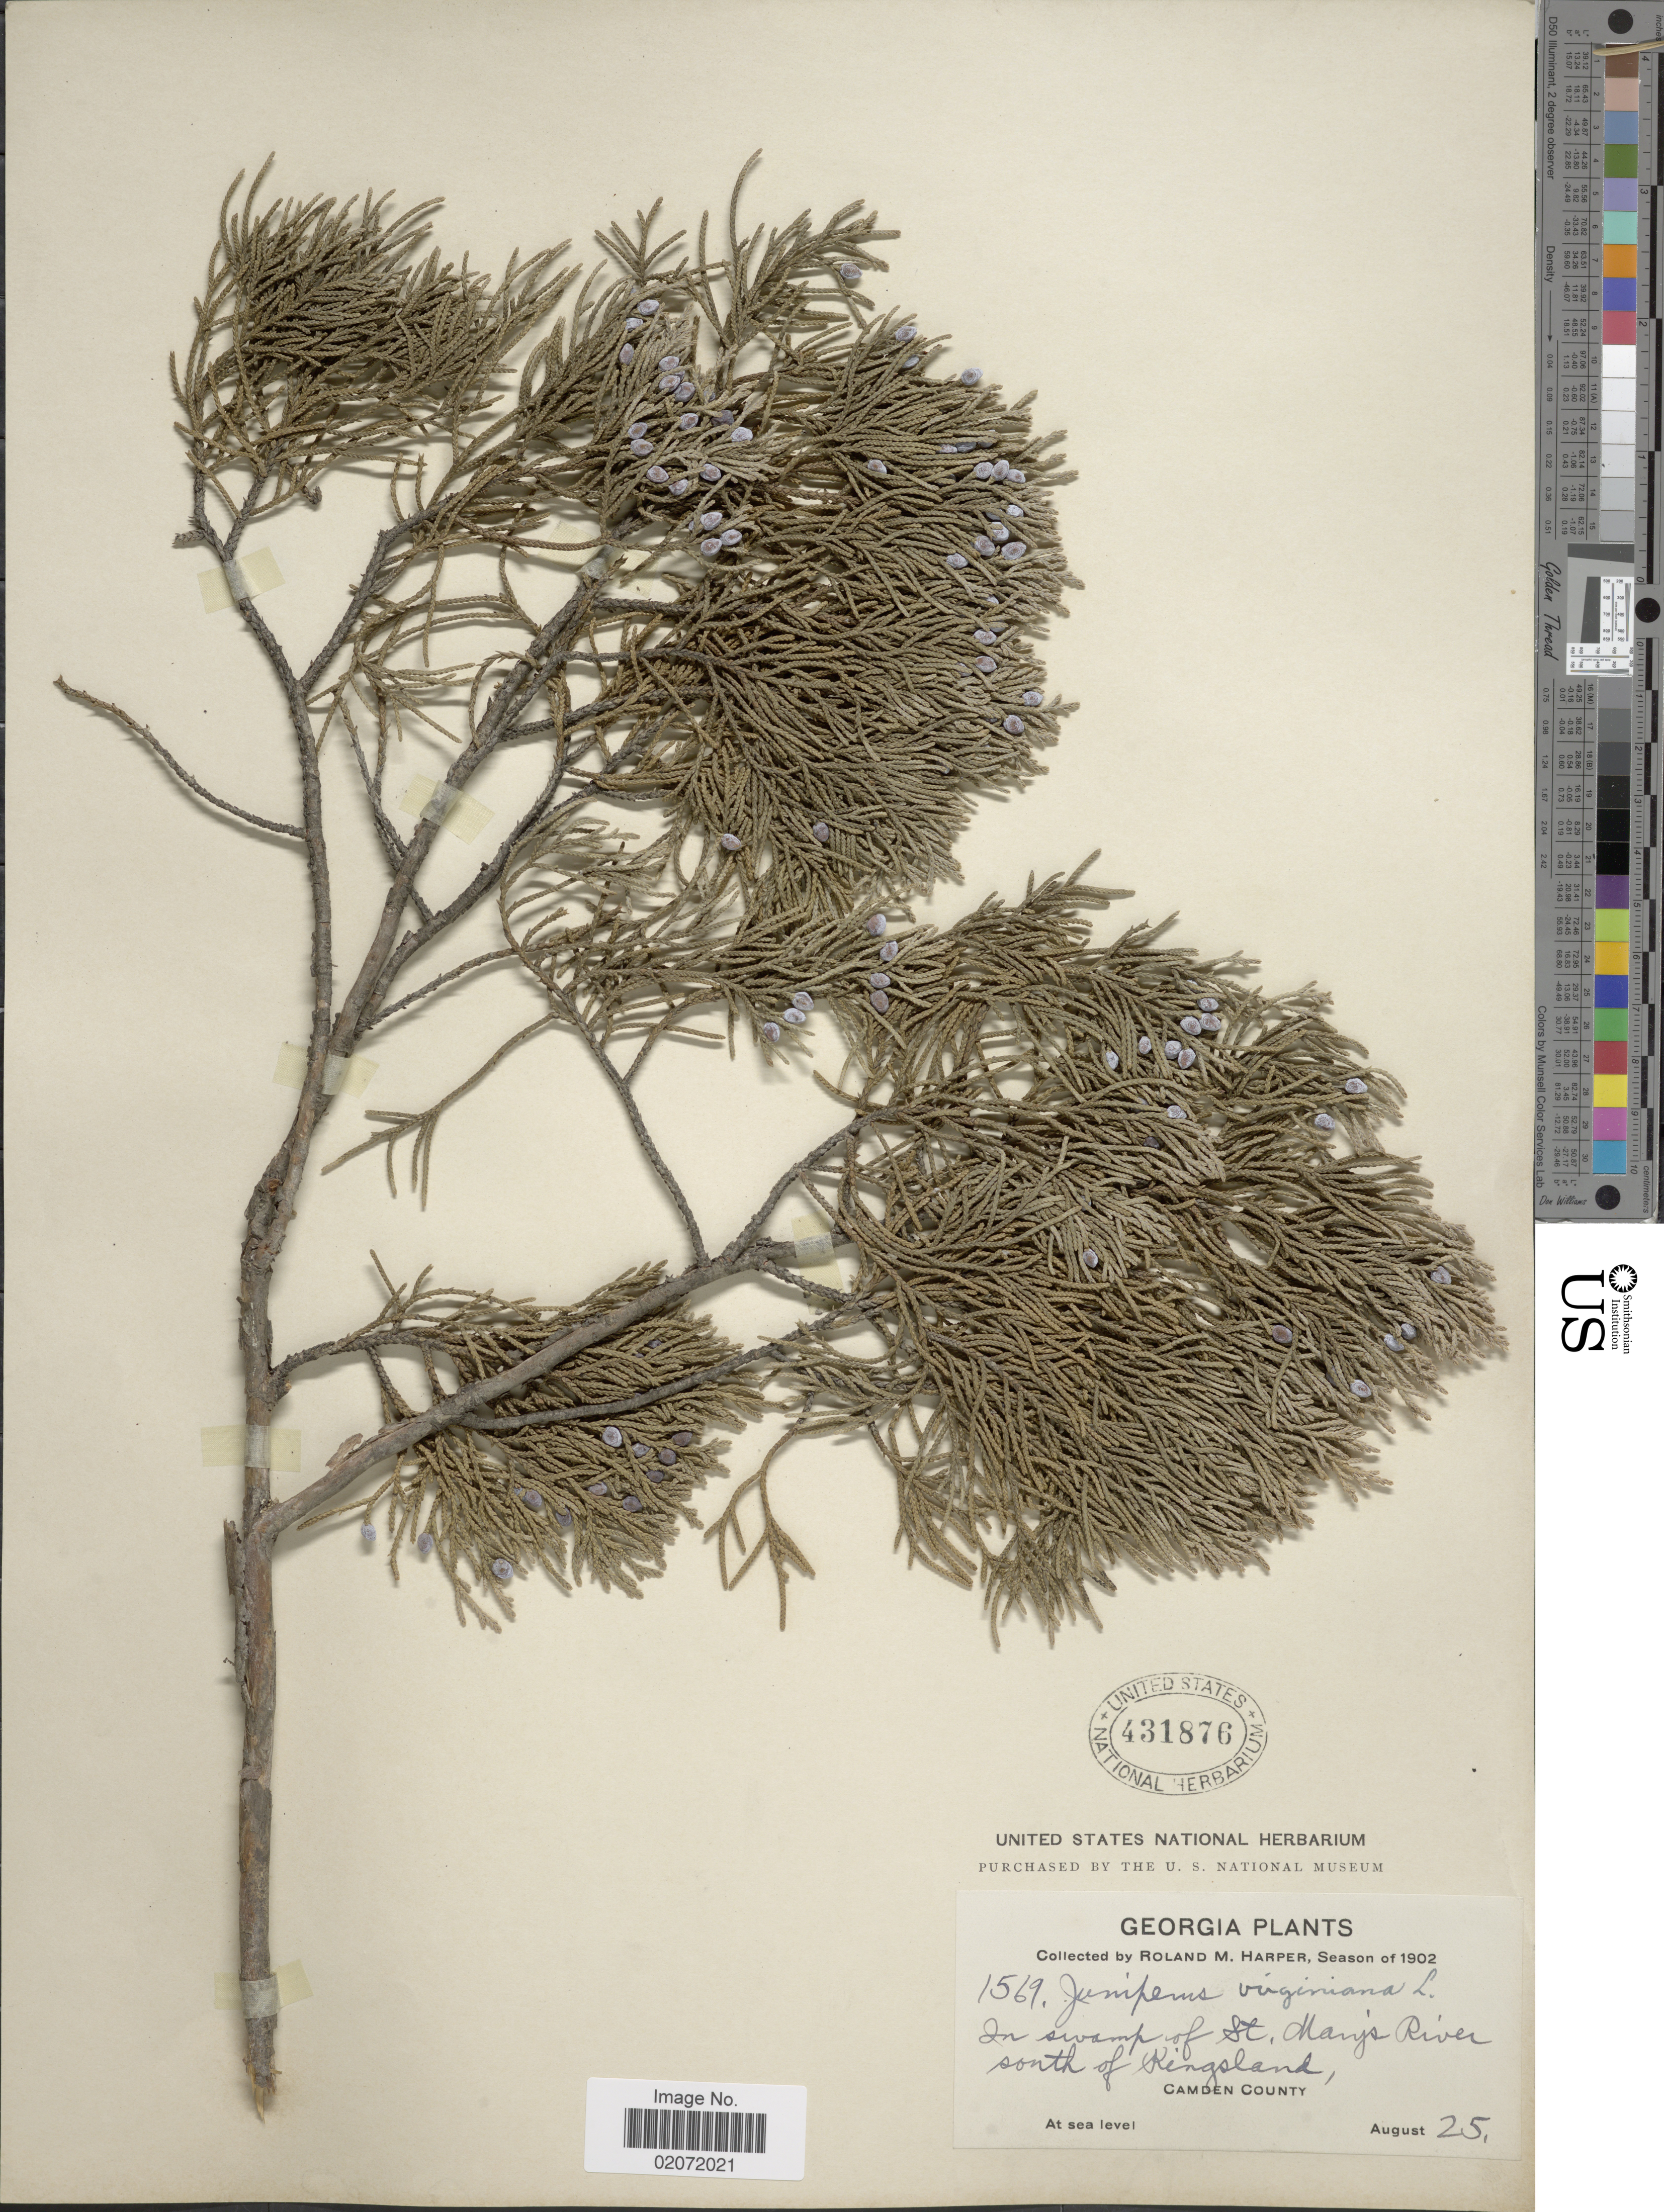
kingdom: Plantae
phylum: Tracheophyta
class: Pinopsida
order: Pinales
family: Cupressaceae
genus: Juniperus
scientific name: Juniperus virginiana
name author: L.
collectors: R. M. Harper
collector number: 1569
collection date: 1902-08-25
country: United States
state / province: Georgia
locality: In swamp of St. Mary's River south of Kingsland, Camden County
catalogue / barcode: US 431876